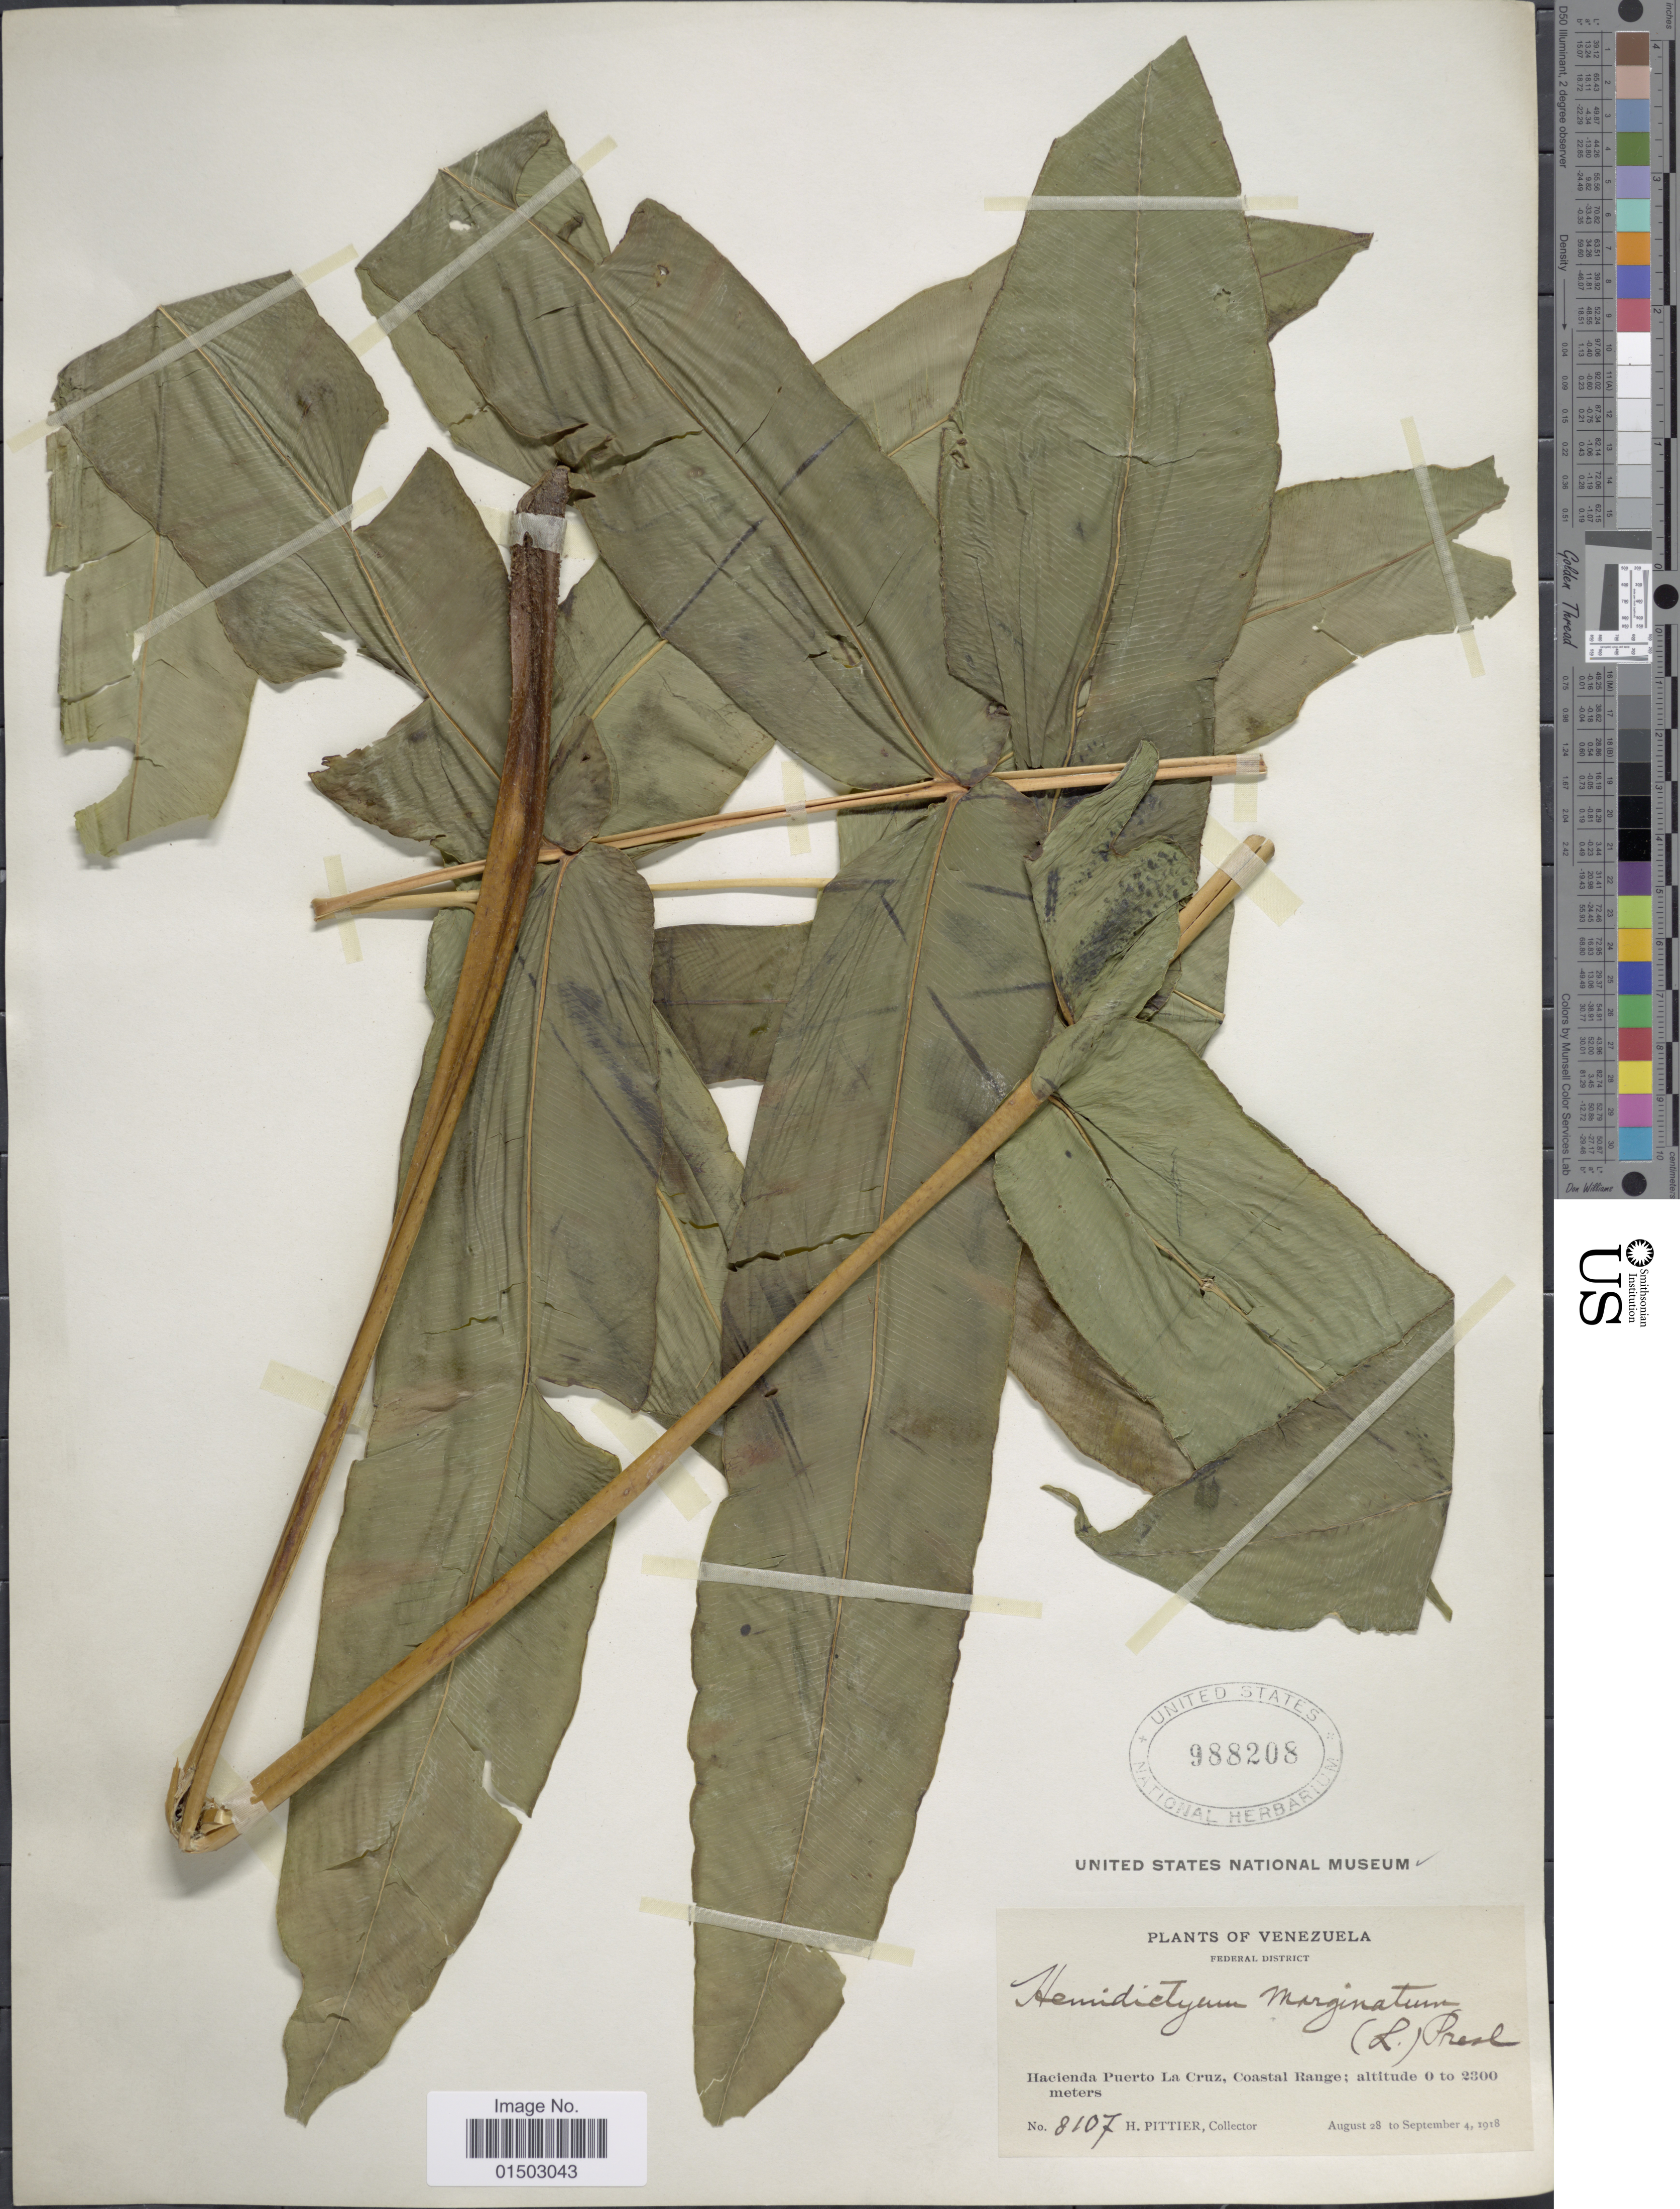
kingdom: Plantae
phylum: Tracheophyta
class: Polypodiopsida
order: Polypodiales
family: Hemidictyaceae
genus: Hemidictyum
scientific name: Hemidictyum marginatum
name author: (L.) C. Presl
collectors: H. F. Pittier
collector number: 8107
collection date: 1918-08-28/1918-09-04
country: Venezuela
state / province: Distrito Federal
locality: Federal District. Hacienda Puerta La Cruz, Coastal Range;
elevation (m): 0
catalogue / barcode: US 988208